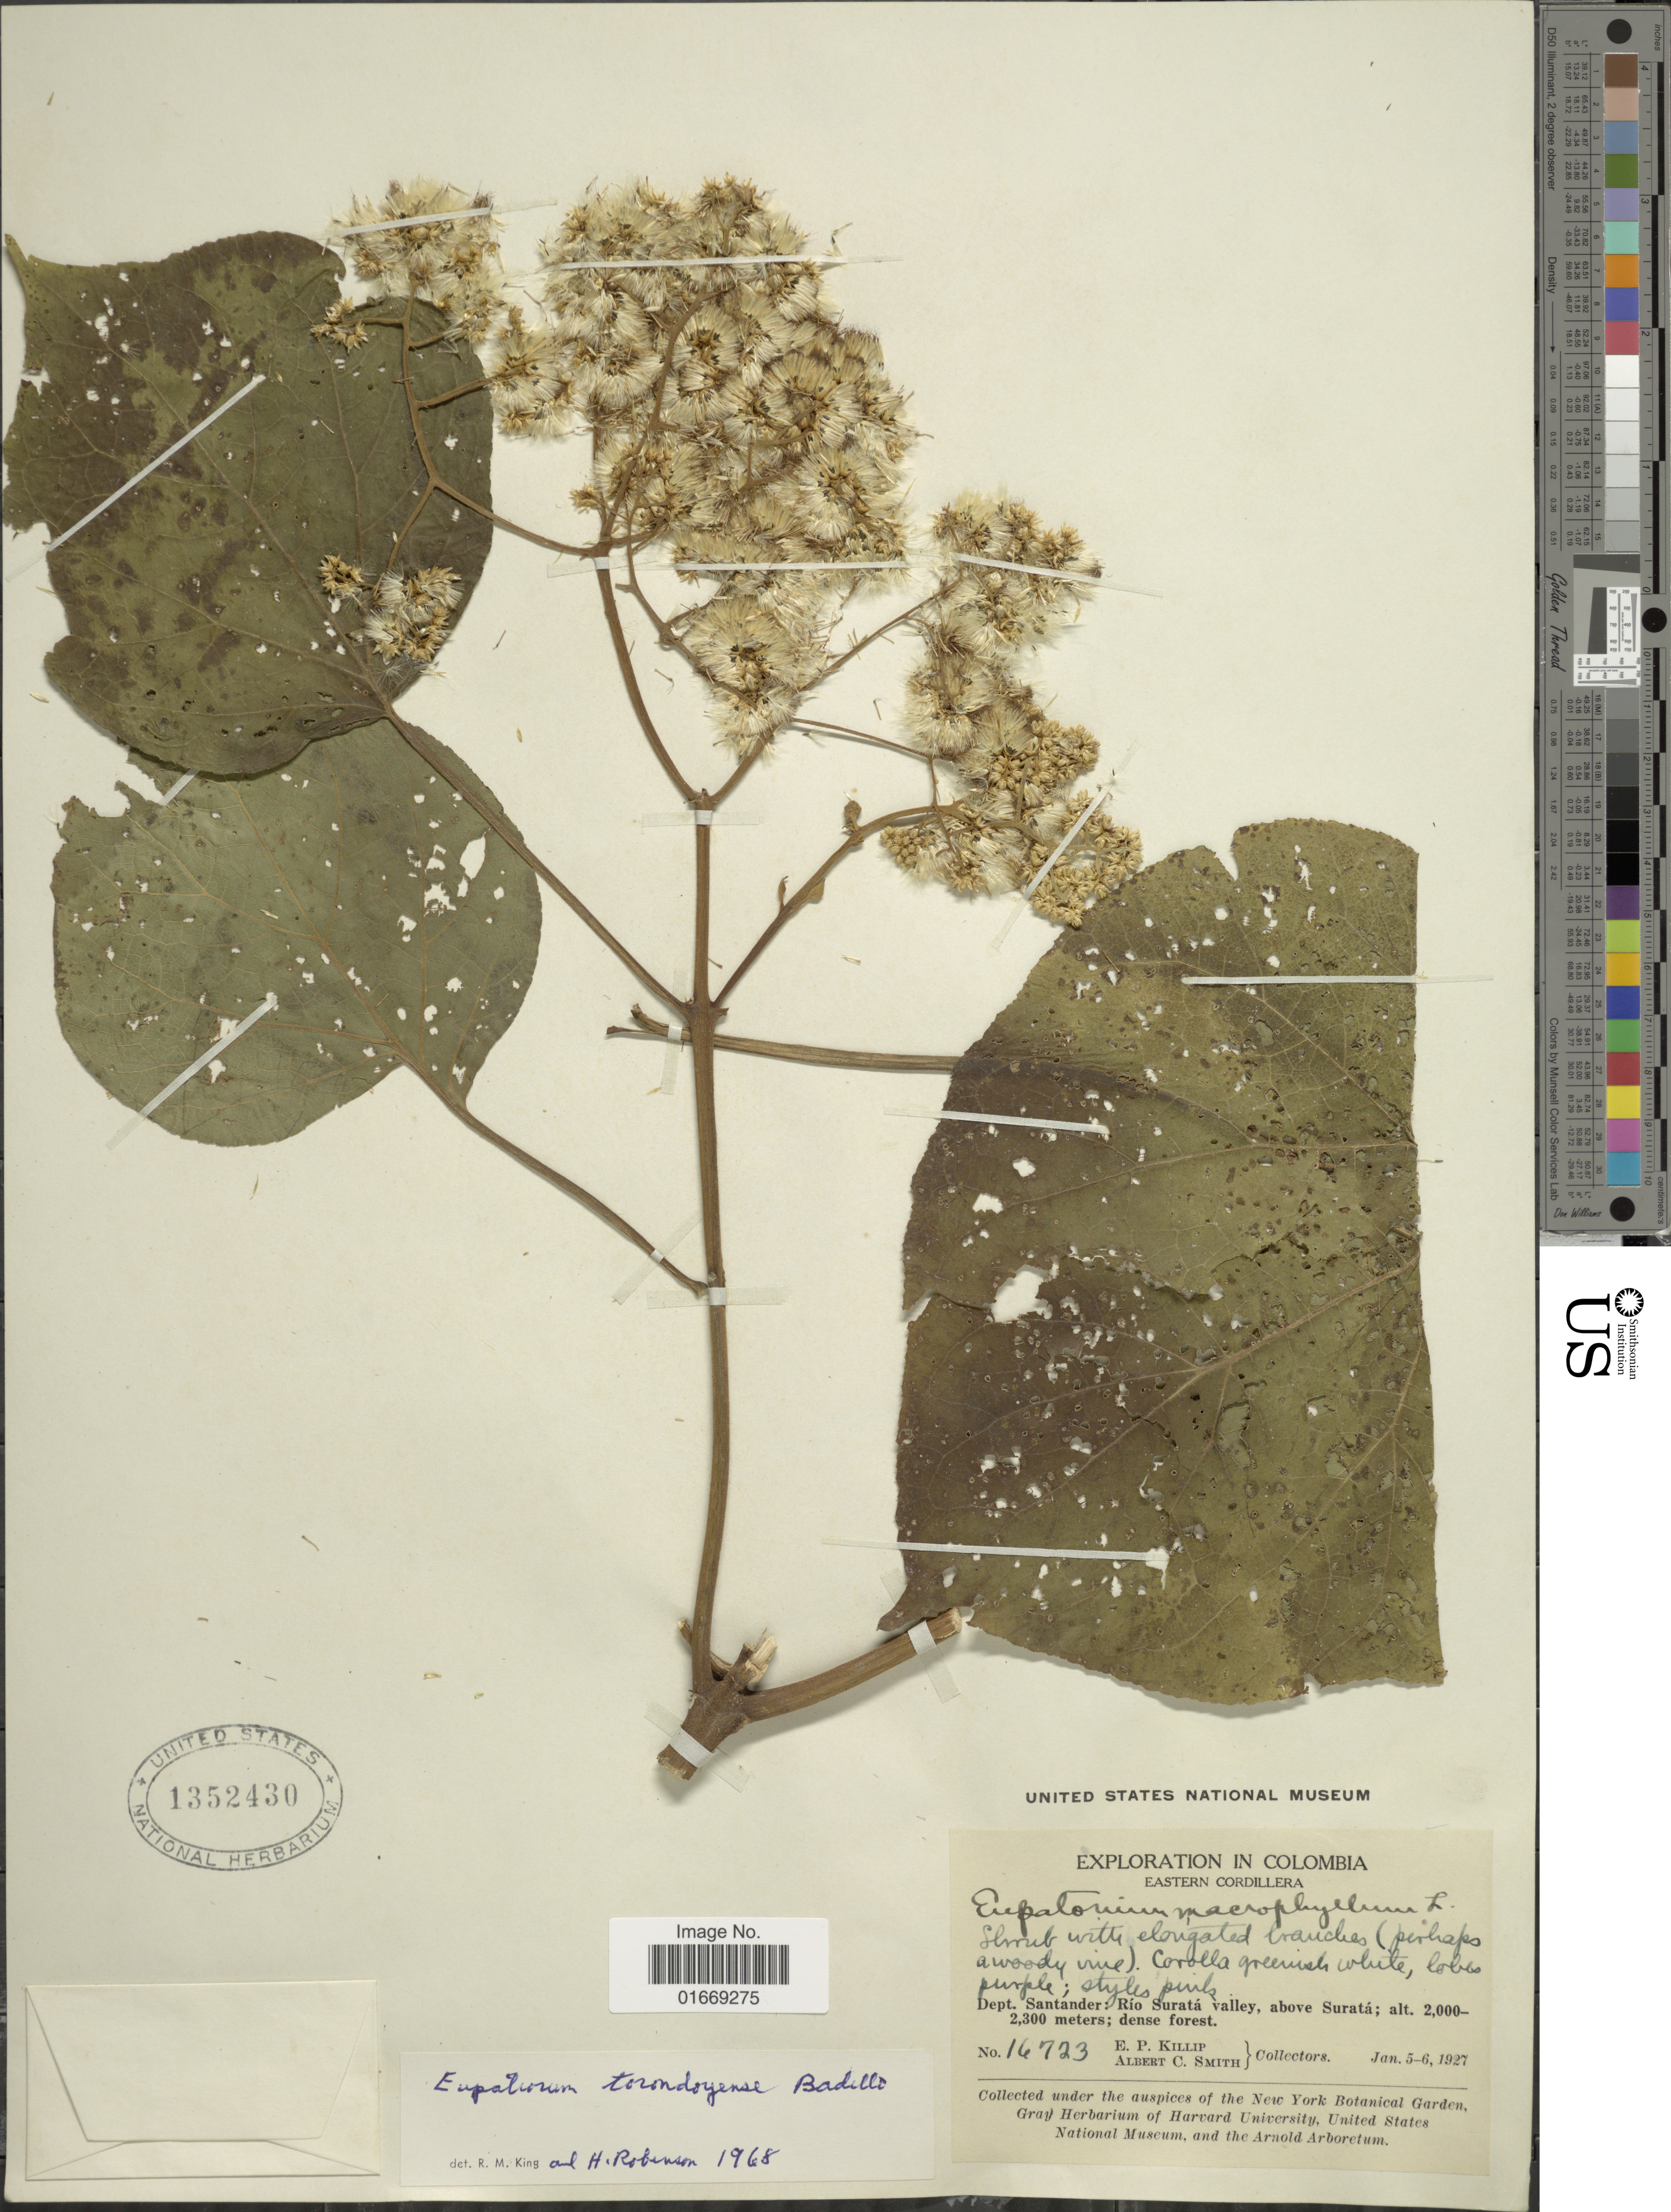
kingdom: Plantae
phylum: Tracheophyta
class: Magnoliopsida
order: Asterales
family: Asteraceae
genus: Hebeclinium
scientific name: Hebeclinium torondoyense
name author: (V.M. Badillo) R.M. King & H. Rob.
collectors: E. P. Killip & A. C. Smith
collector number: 16723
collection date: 1927-01-05/1927-01-06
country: Colombia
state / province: Santander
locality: Eastern Cordillera. Dept. Santander: Rio Suratá valley, above Suratá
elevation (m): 2000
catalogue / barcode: US 1352430